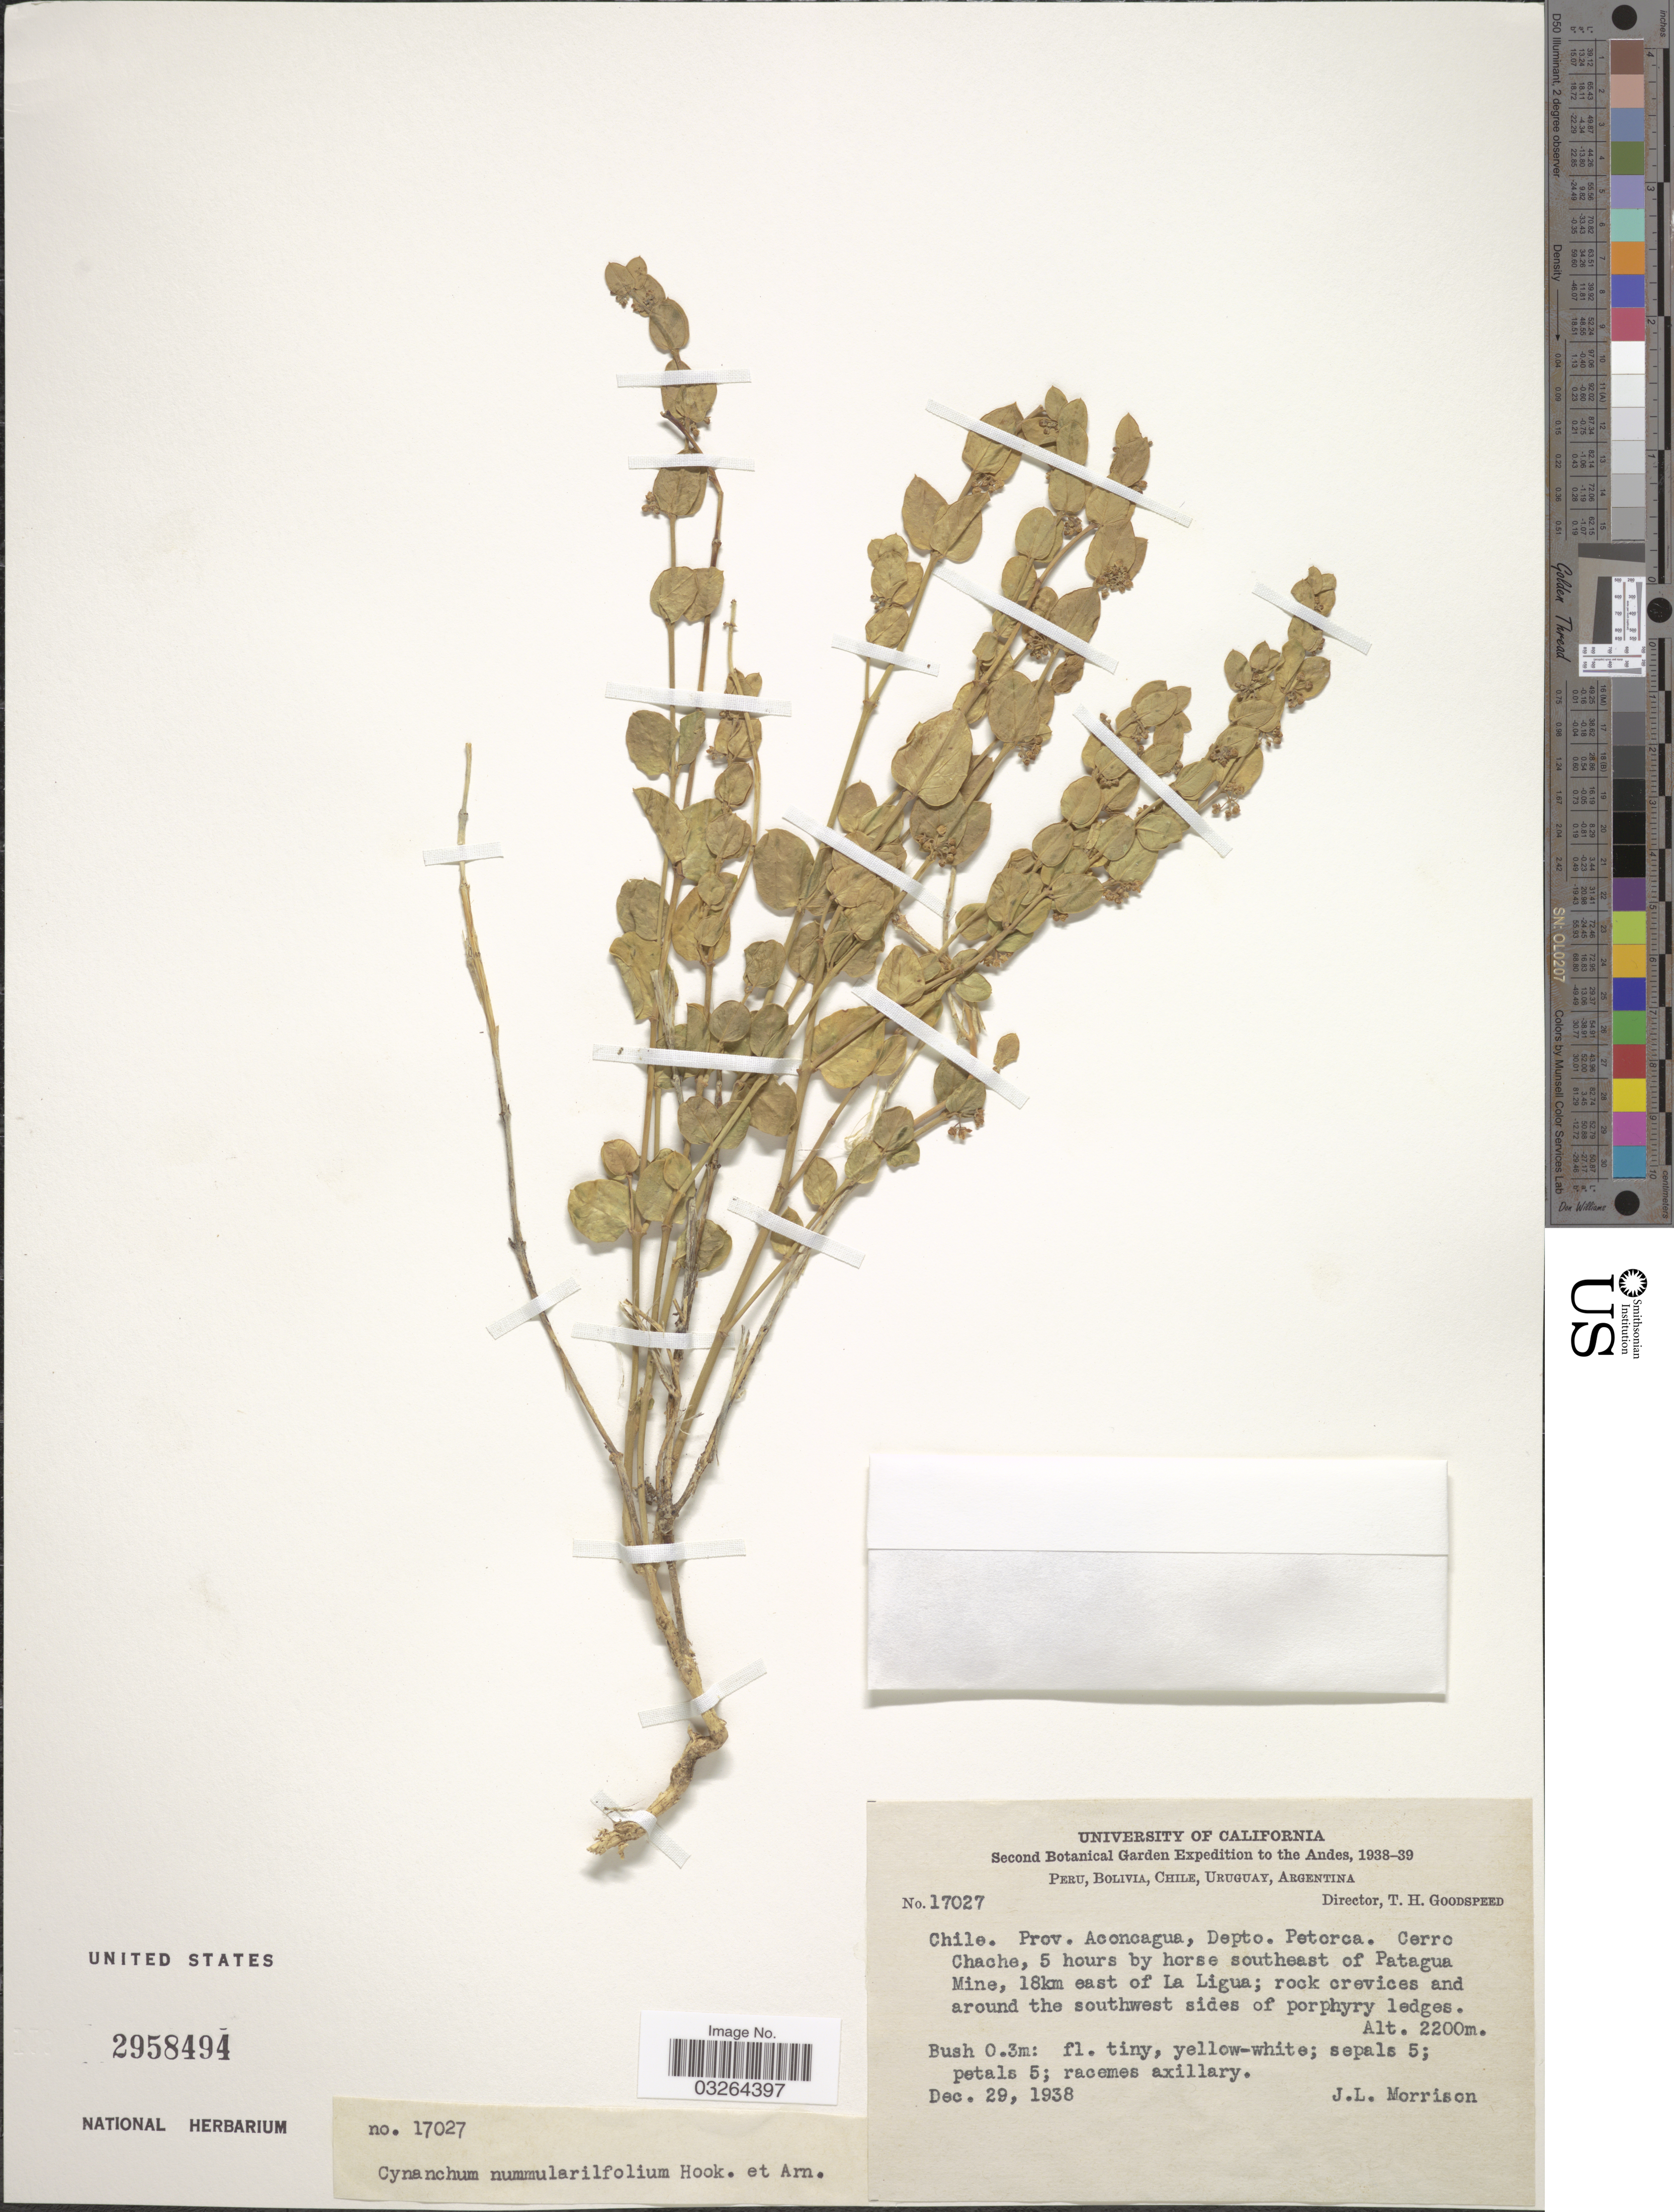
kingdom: Plantae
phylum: Tracheophyta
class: Magnoliopsida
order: Gentianales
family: Apocynaceae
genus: Cynanchum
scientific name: Cynanchum nummulariifolium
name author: Hook. & Arn.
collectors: J. Morrison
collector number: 17027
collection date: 1938-12-29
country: Chile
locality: Andes. Prov. Aconcagua, Depto. Petorca. Cerro Chache, 5 hours by horse southeast of Patagua Mine, 18km east of La Ligua.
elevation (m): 2200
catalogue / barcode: US 2958494